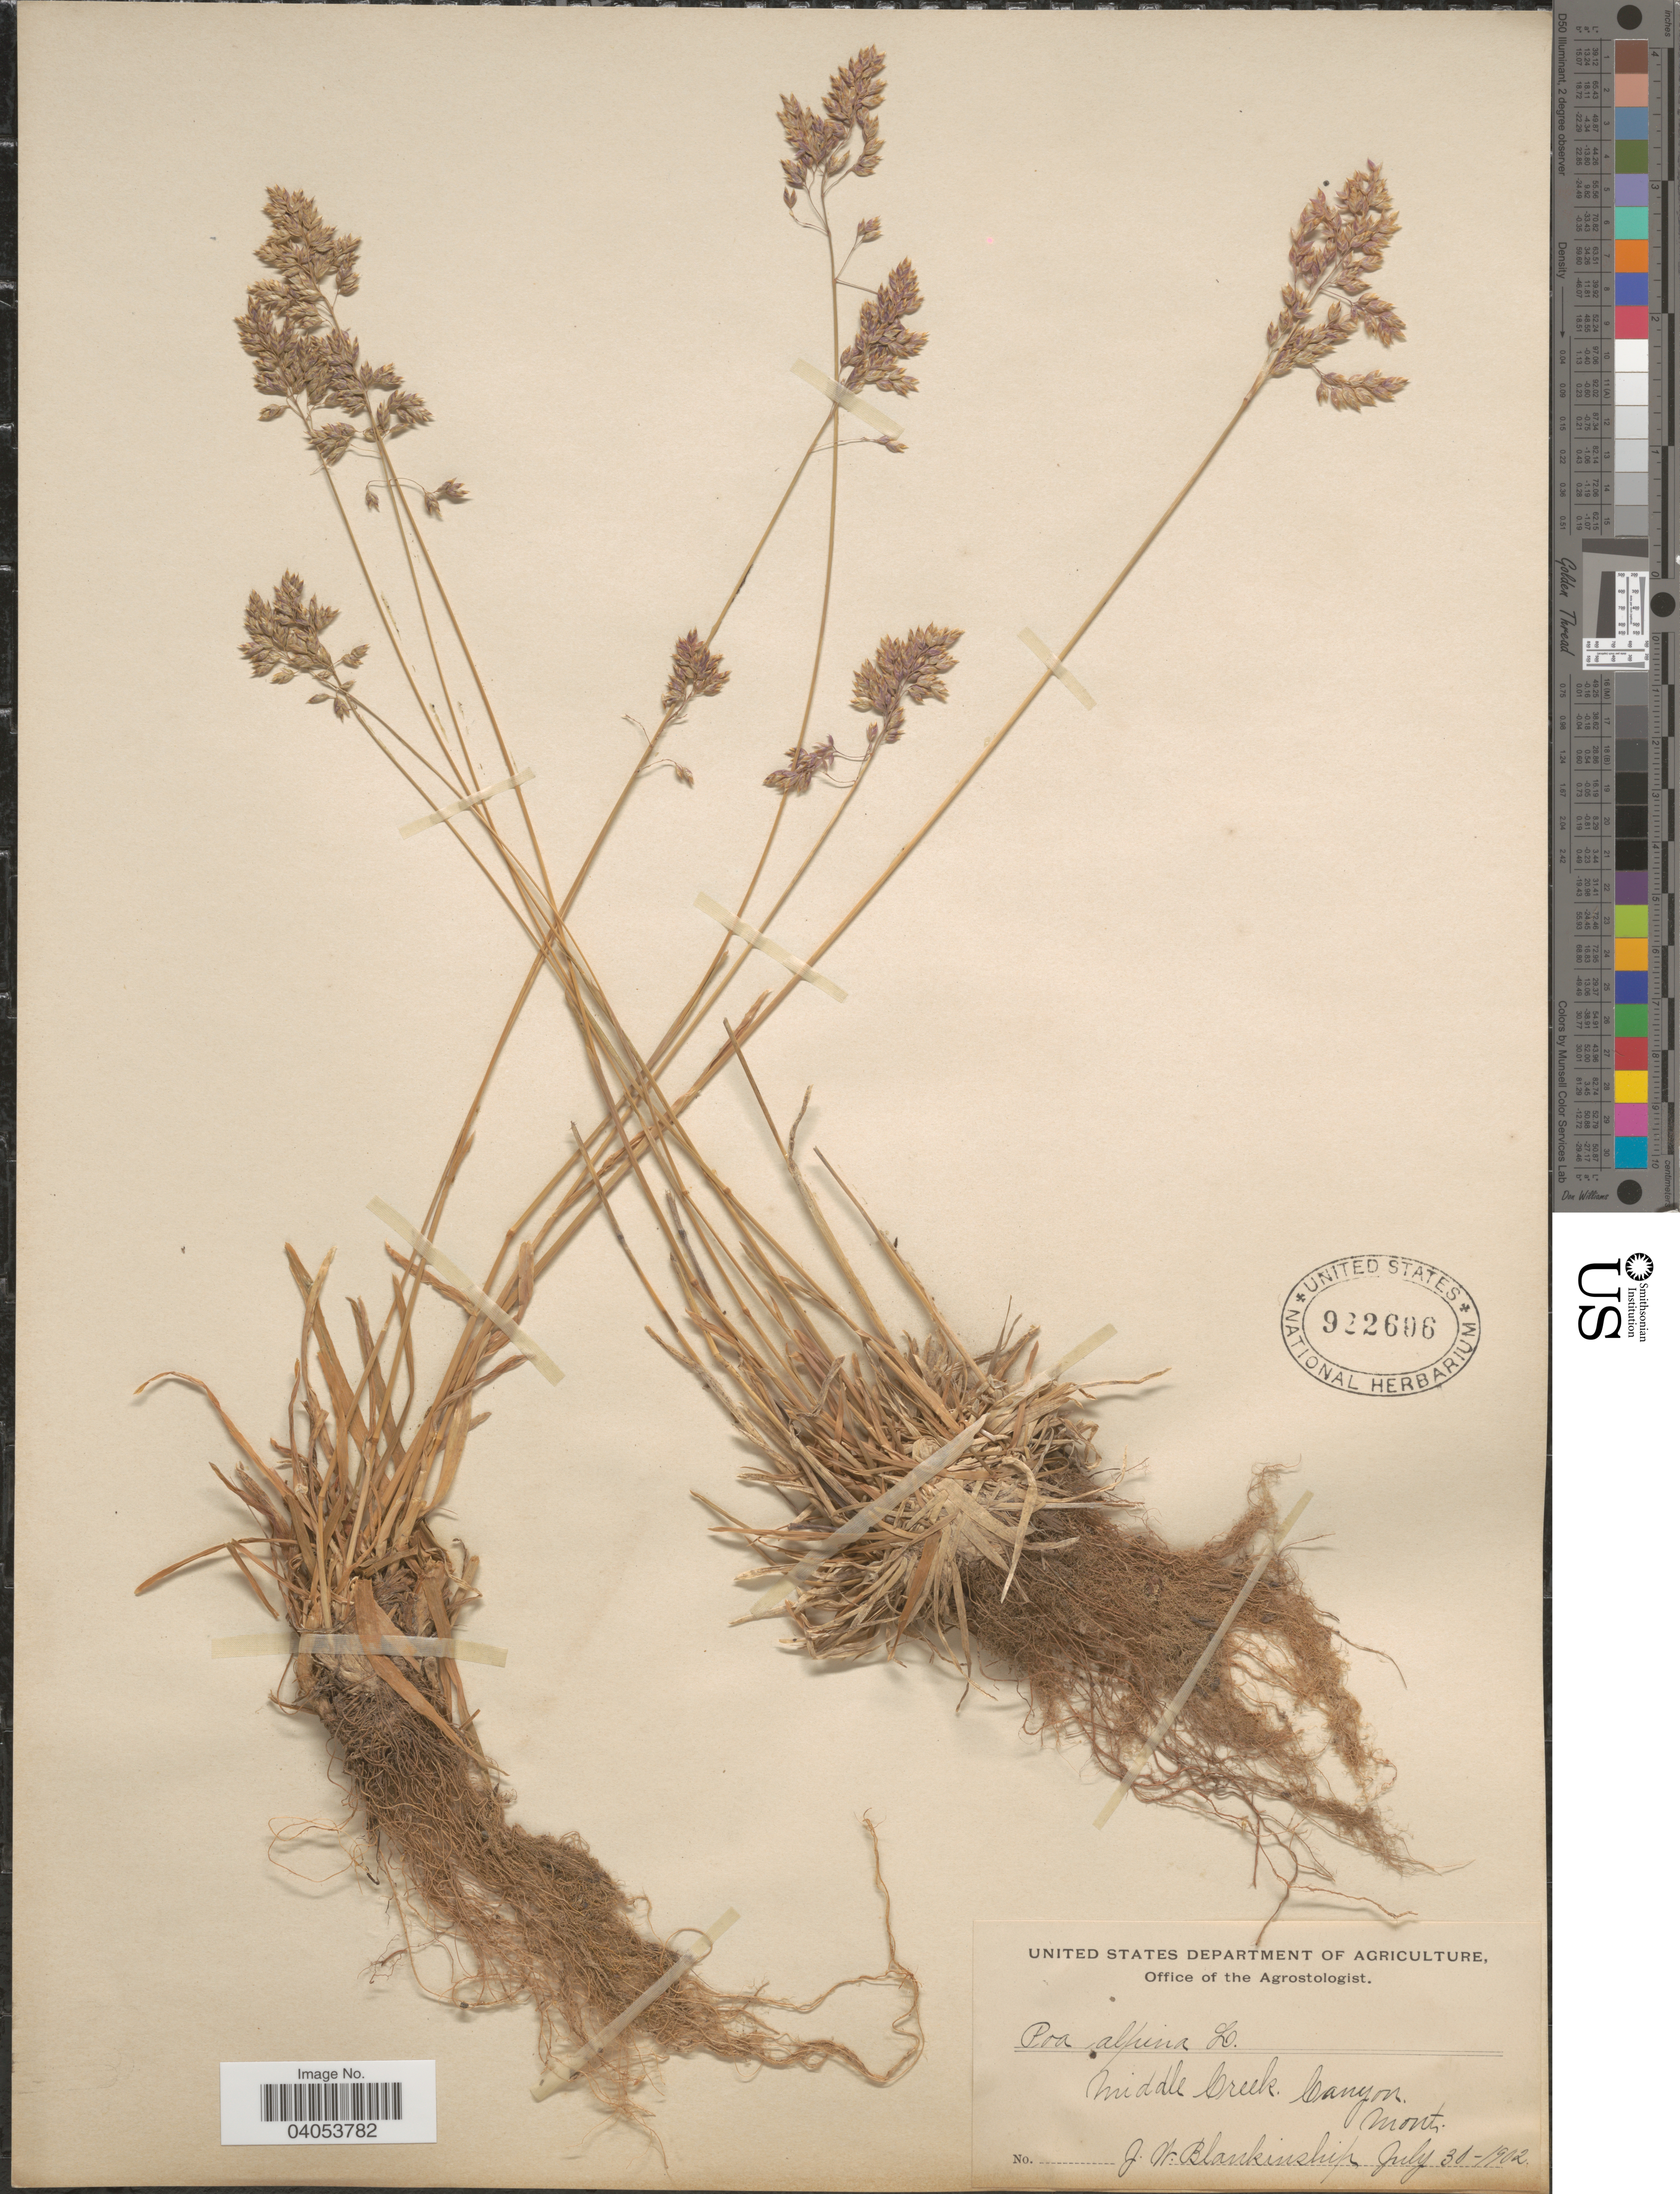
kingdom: Plantae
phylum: Tracheophyta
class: Liliopsida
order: Poales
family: Poaceae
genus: Poa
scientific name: Poa alpina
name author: L.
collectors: J. W. Blankinship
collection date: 1902-07-30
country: United States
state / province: Montana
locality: Middle Creek. Canyon.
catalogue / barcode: US 922606